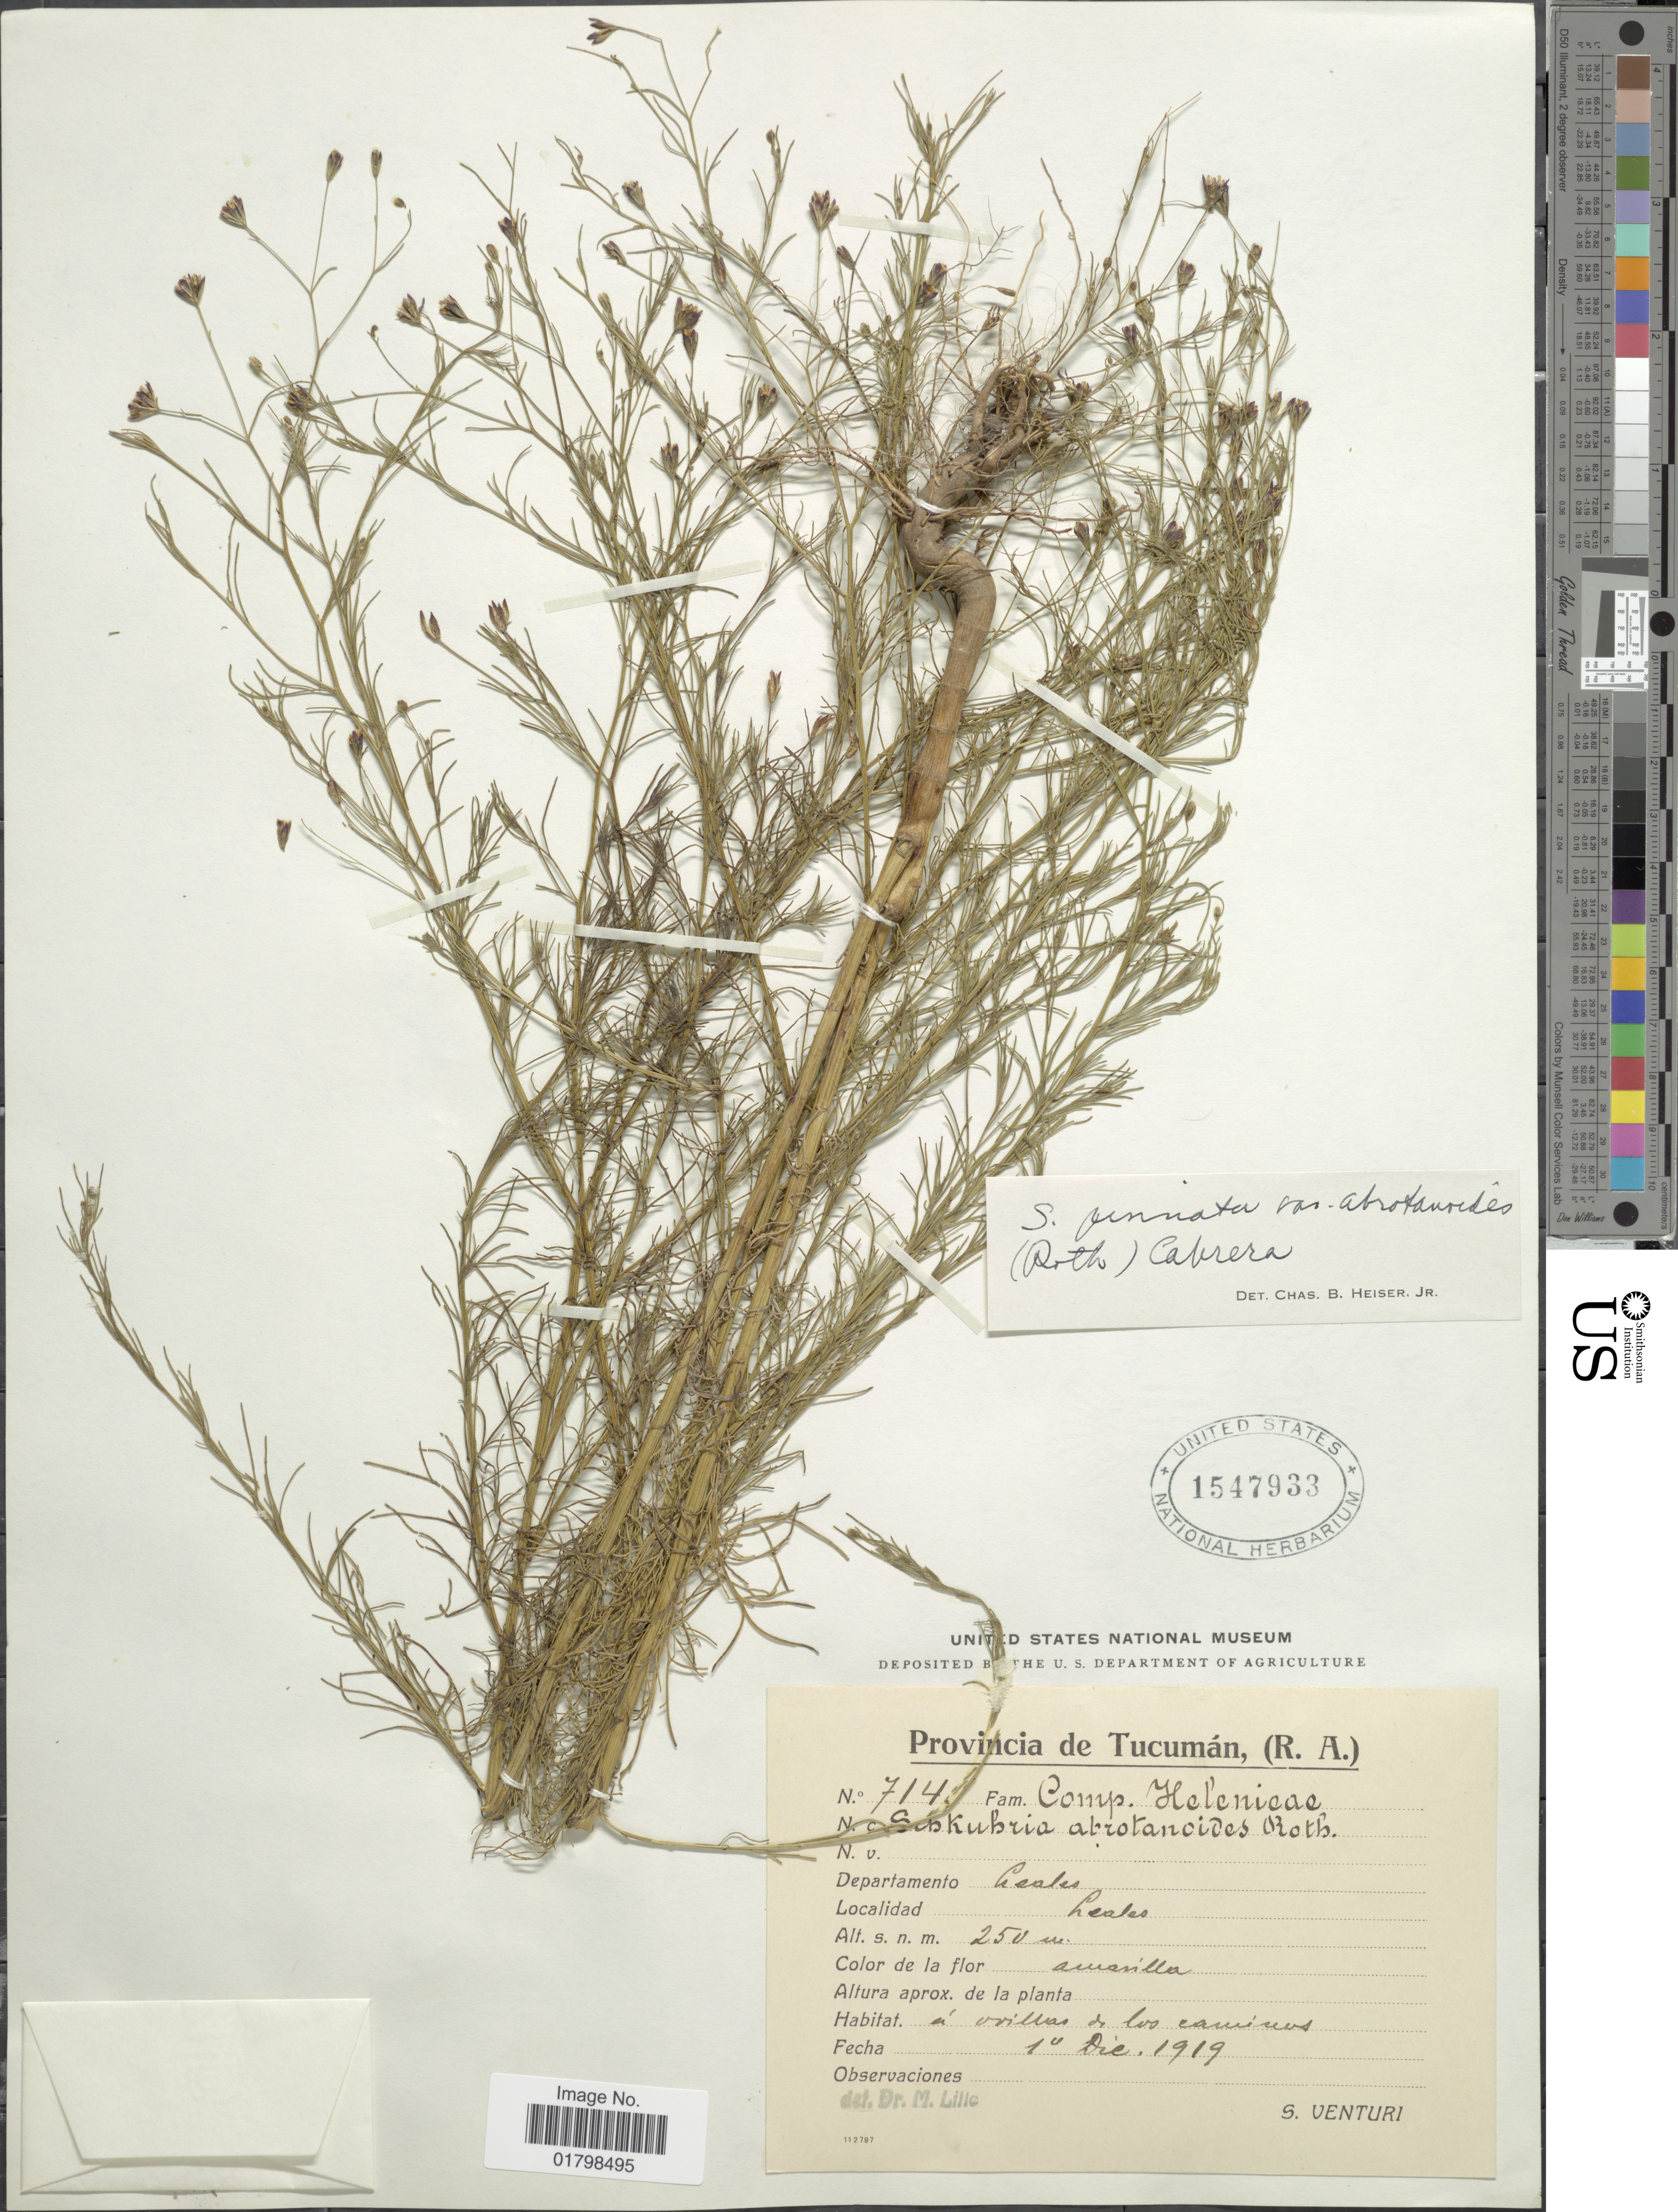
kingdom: Plantae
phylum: Tracheophyta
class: Magnoliopsida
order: Asterales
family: Asteraceae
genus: Schkuhria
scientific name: Schkuhria pinnata var. abrotanoides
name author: (Roth) Cabrera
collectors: S. Venturi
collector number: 714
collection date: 1919-12-01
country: Argentina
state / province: Tucuman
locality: Departamento Leales, Leales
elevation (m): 250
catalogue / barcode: US 1547933